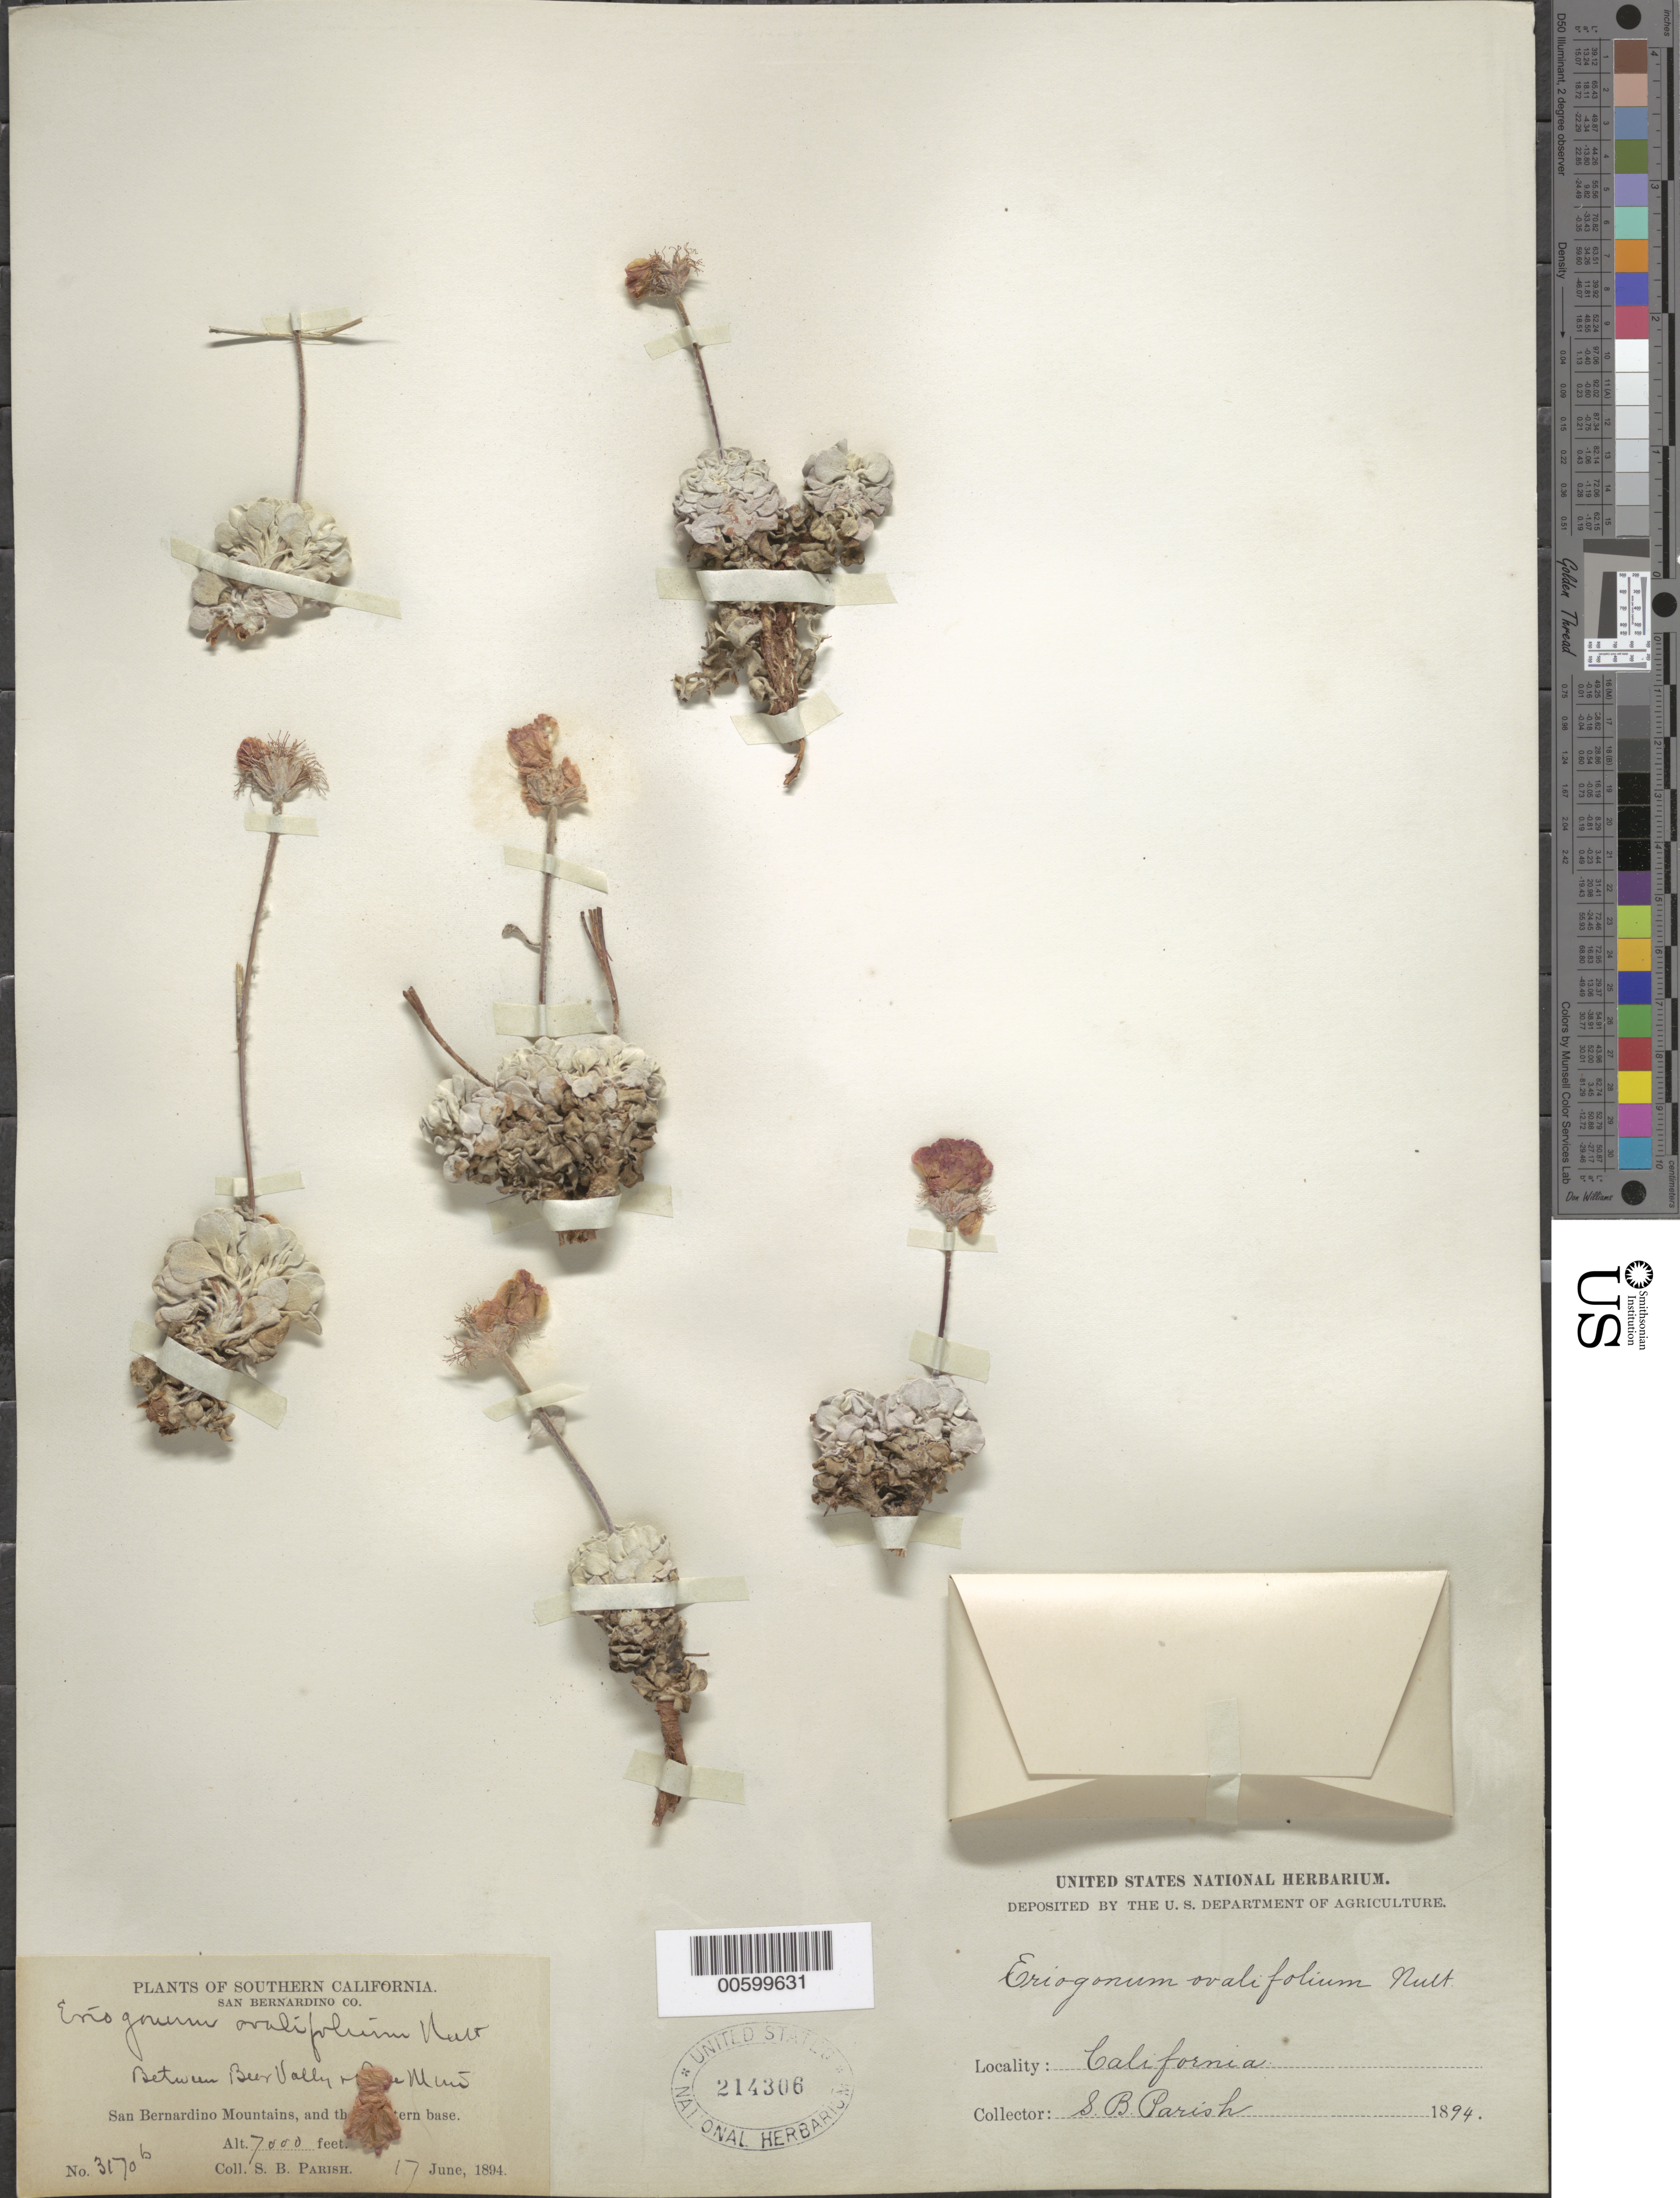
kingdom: Plantae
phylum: Tracheophyta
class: Magnoliopsida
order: Caryophyllales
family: Polygonaceae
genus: Eriogonum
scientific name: Eriogonum ovalifolium subsp. vineum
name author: (Small) S. Stokes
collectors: S. B. Parish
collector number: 3170b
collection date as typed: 17 Jun 1894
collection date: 1894-06-17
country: United States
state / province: California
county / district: San Bernardino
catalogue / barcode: US 214306